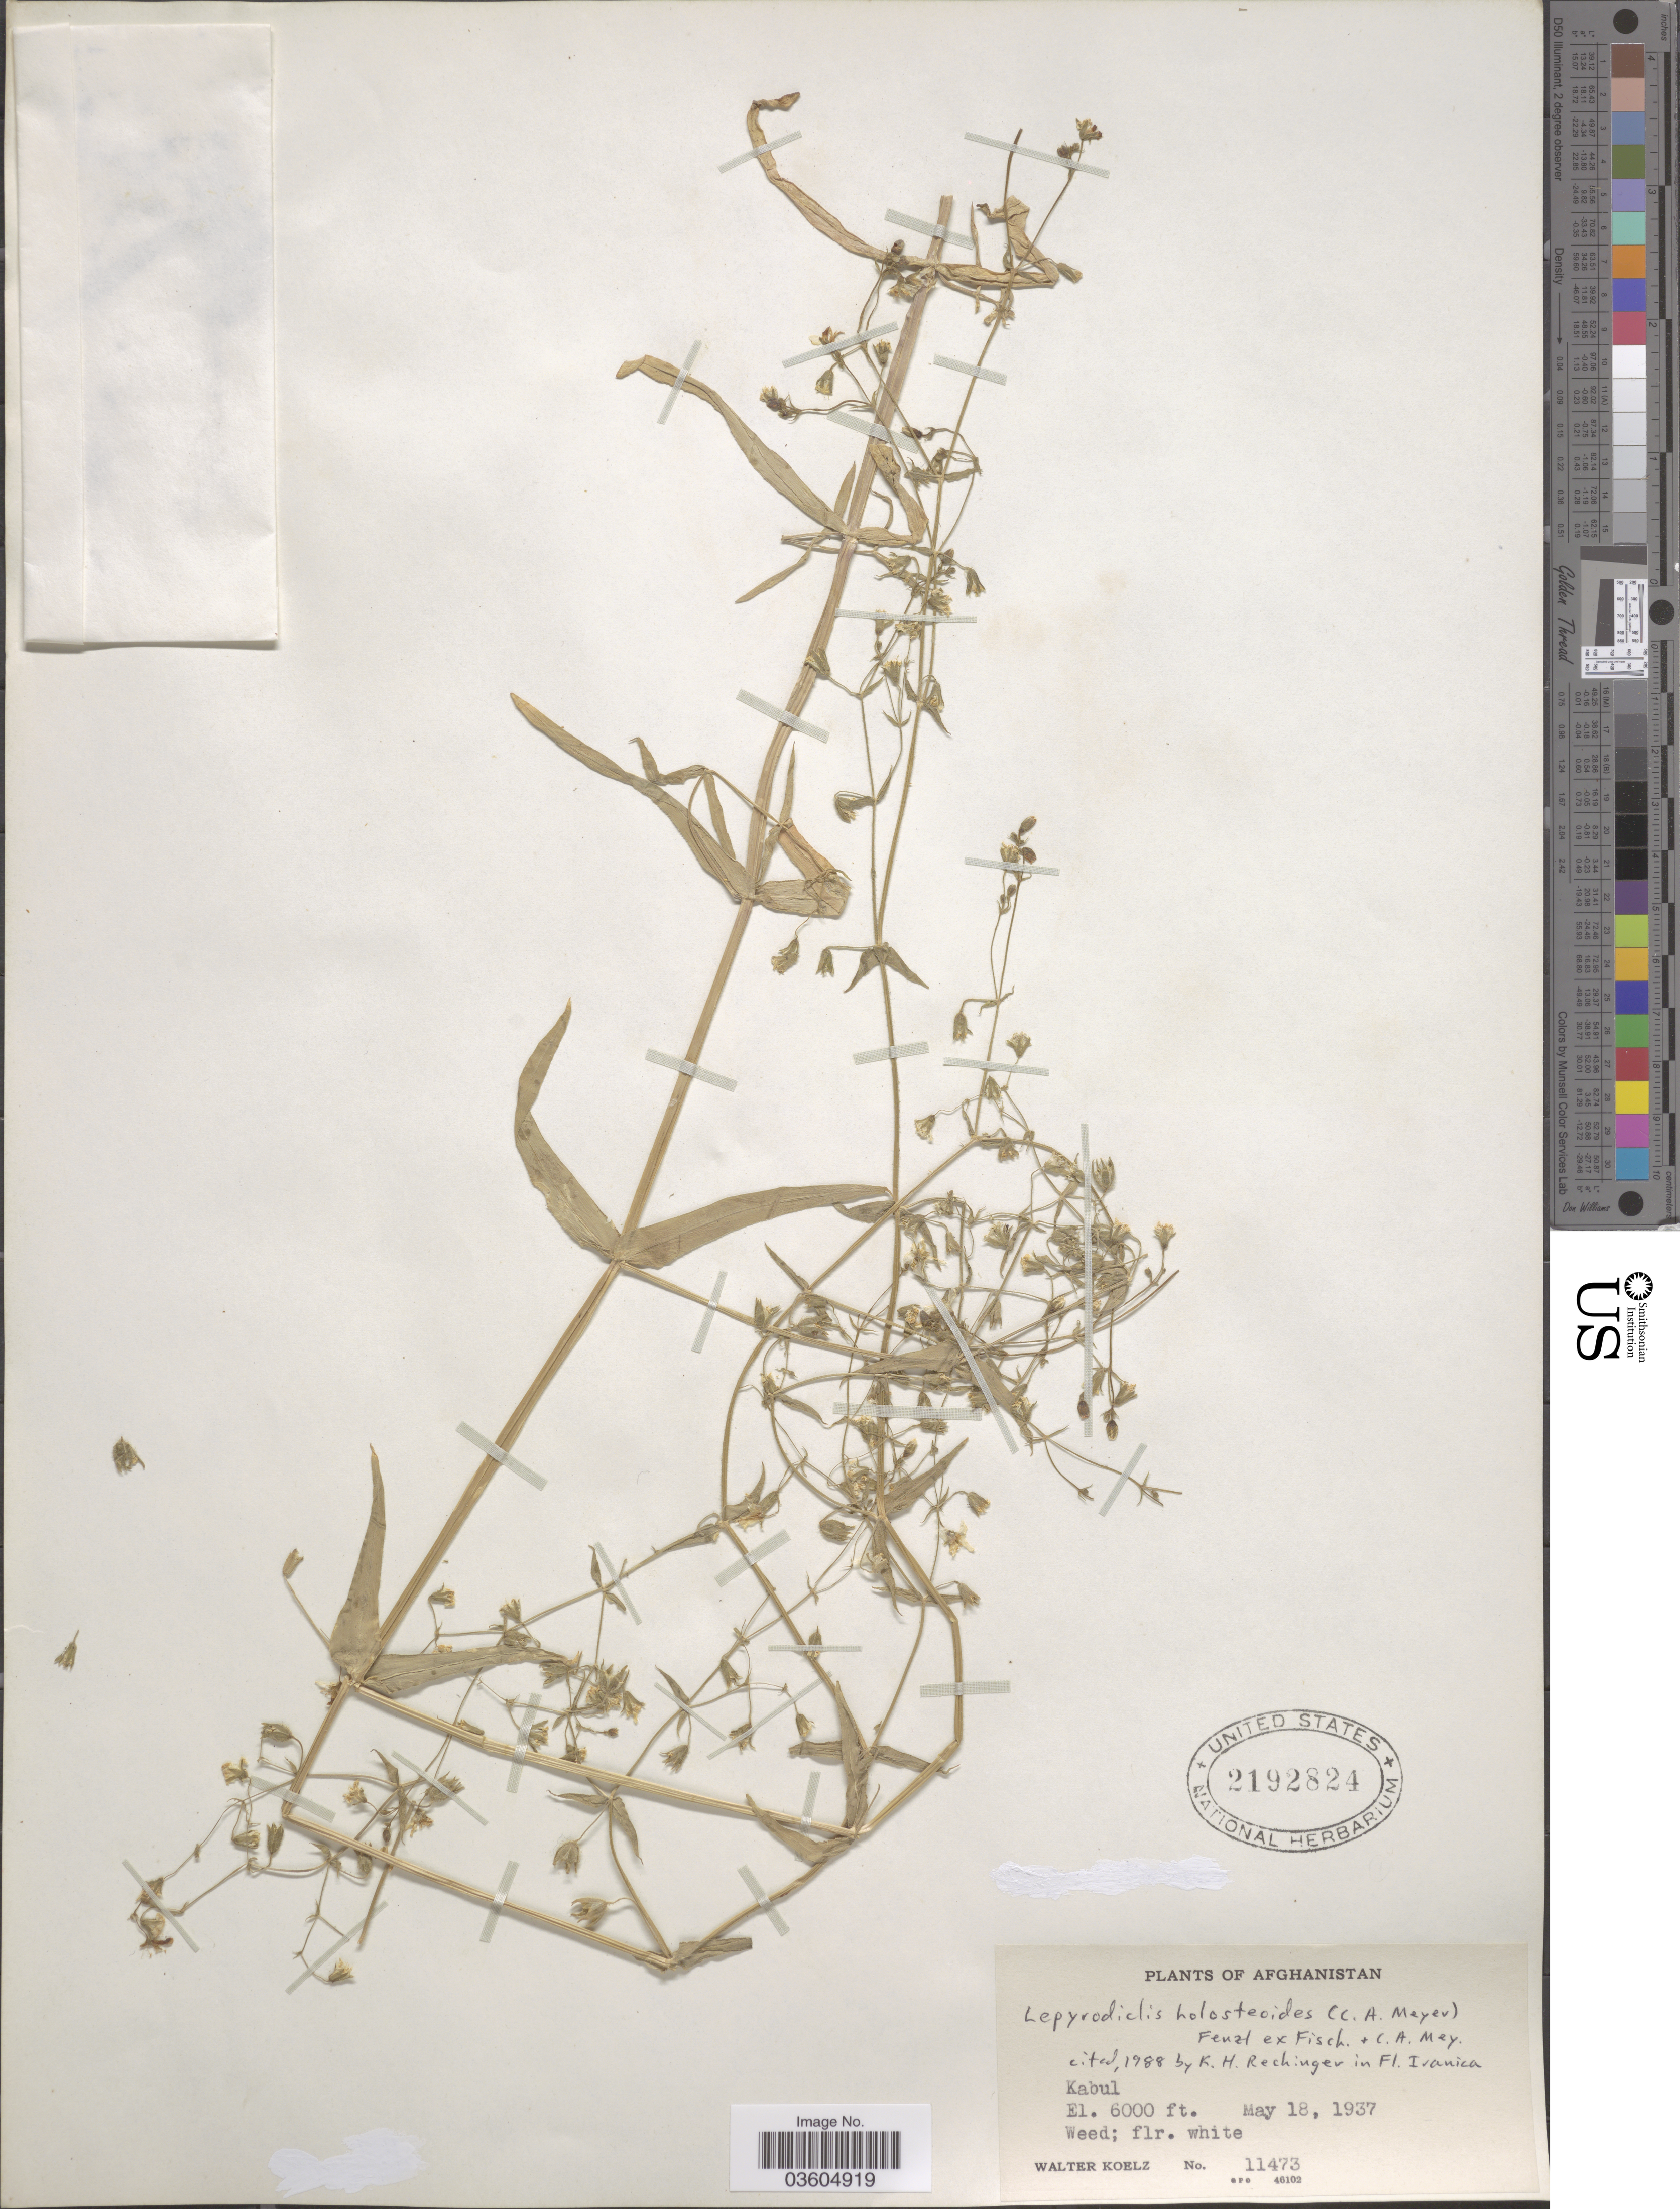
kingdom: Plantae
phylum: Tracheophyta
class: Magnoliopsida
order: Caryophyllales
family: Caryophyllaceae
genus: Lepyrodiclis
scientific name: Lepyrodiclis holosteoides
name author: (C.A. Mey.) Fenzl ex Fisch. & C.A. Mey.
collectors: W. N. Koelz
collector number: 11473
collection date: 1937-05-18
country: Afghanistan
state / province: Kabul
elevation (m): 1829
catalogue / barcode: US 2192824